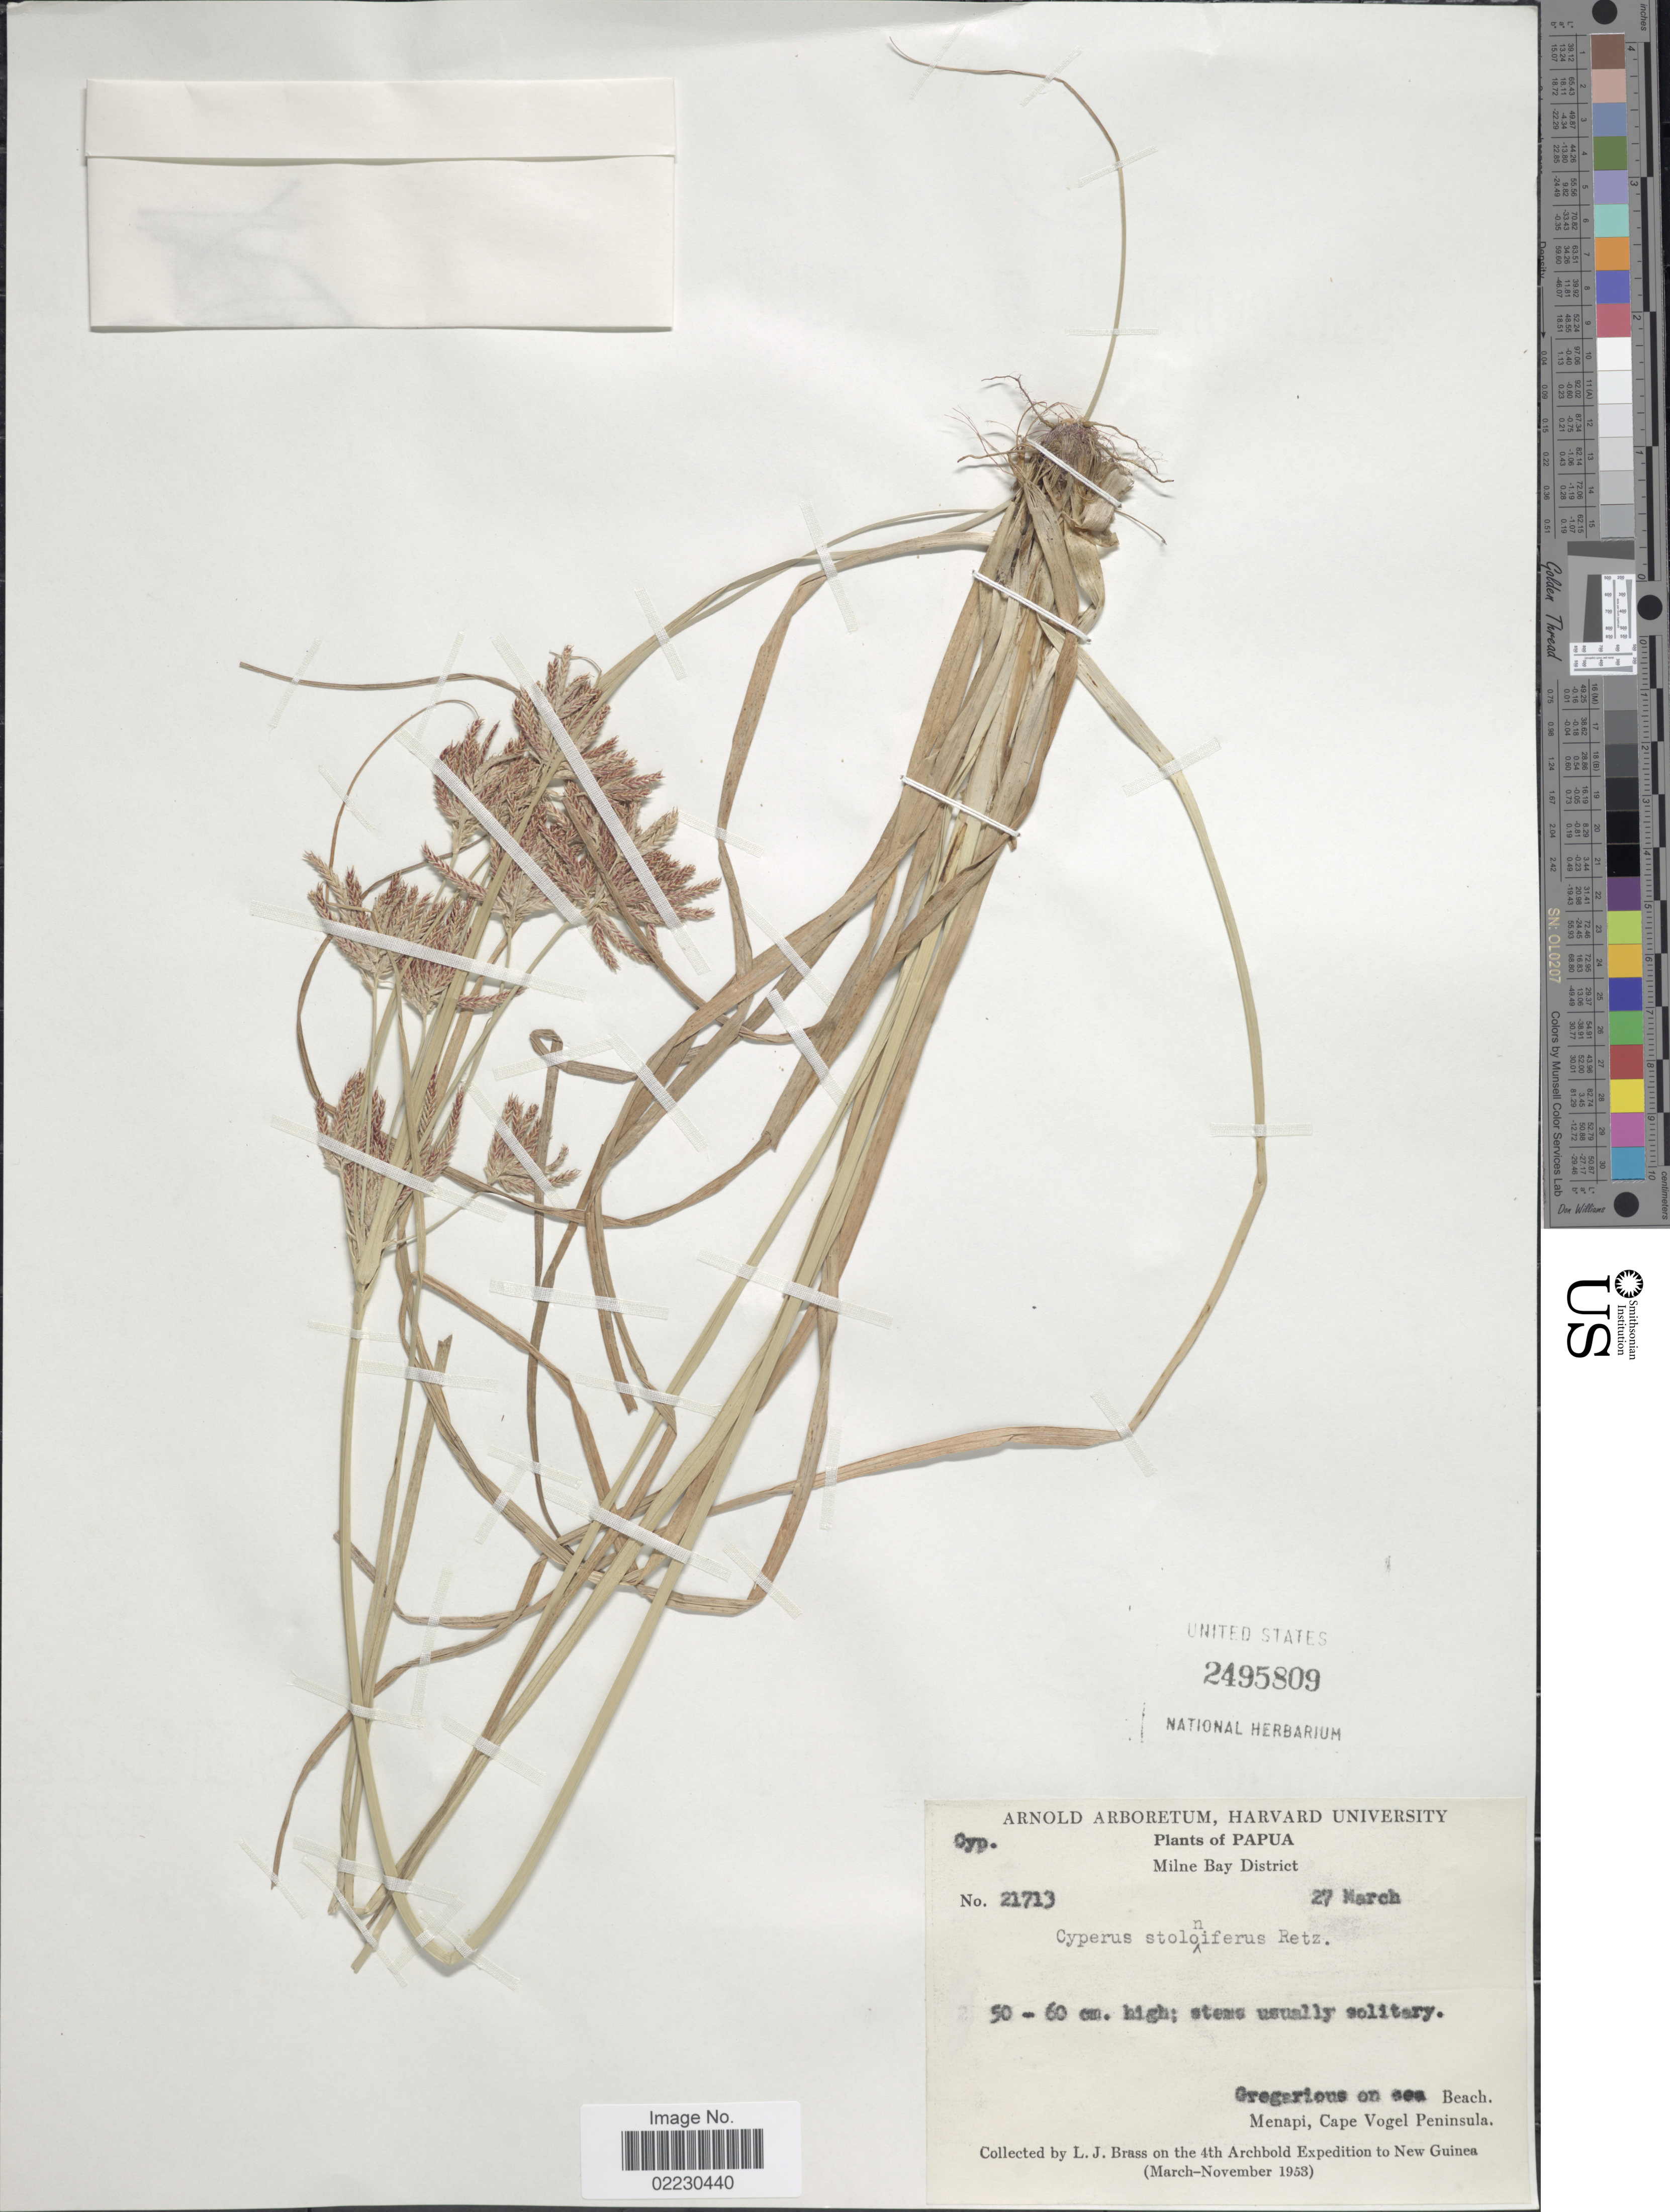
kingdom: Plantae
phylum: Tracheophyta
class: Liliopsida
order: Poales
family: Cyperaceae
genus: Cyperus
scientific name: Cyperus stoloniferus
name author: Retz.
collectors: L. J. Brass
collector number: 21713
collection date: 1953-03-27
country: Papua New Guinea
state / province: Milne Bay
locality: Milne Bay District, Menapi, Cape Vogel Peninsula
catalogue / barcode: US 2495809